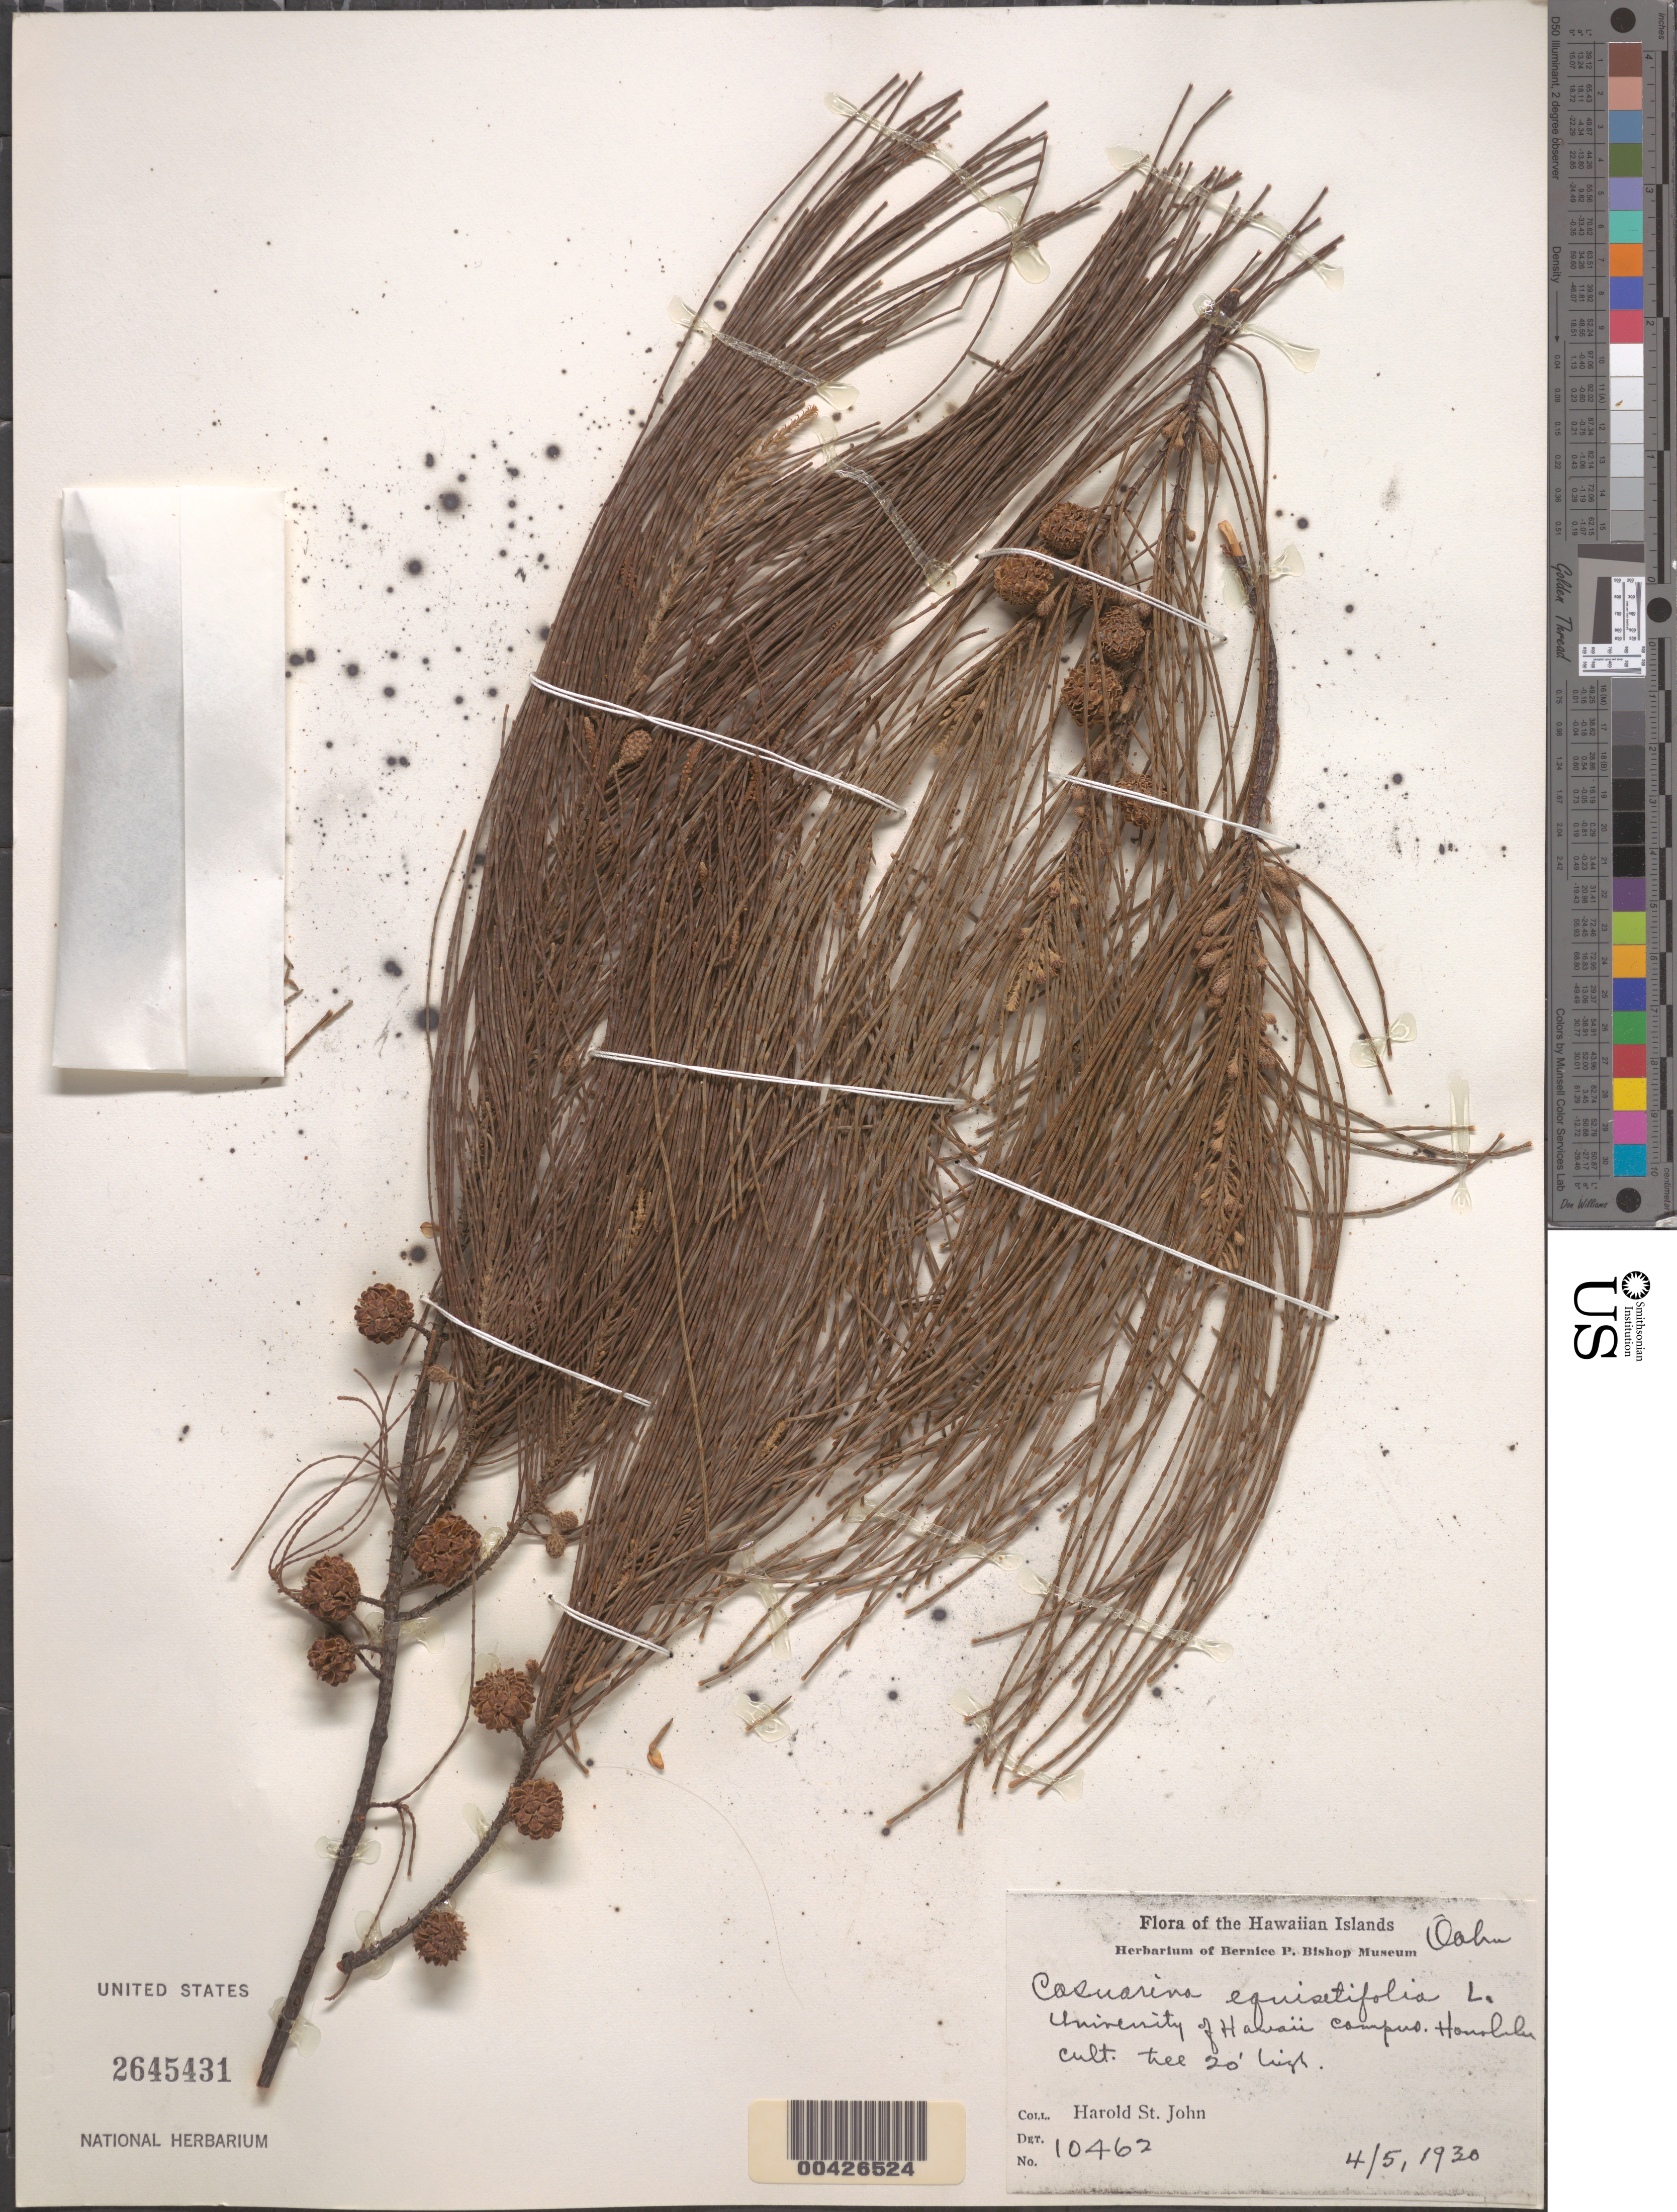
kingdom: Plantae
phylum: Tracheophyta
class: Magnoliopsida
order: Fagales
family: Casuarinaceae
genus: Casuarina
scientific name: Casuarina equisetifolia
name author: L.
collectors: H. St. John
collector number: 10462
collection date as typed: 5 Apr 1930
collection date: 1930-04-05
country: United States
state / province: Hawaii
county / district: Honolulu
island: Oahu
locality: University of Hawaii campus, Honolulu.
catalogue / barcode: US 2645431